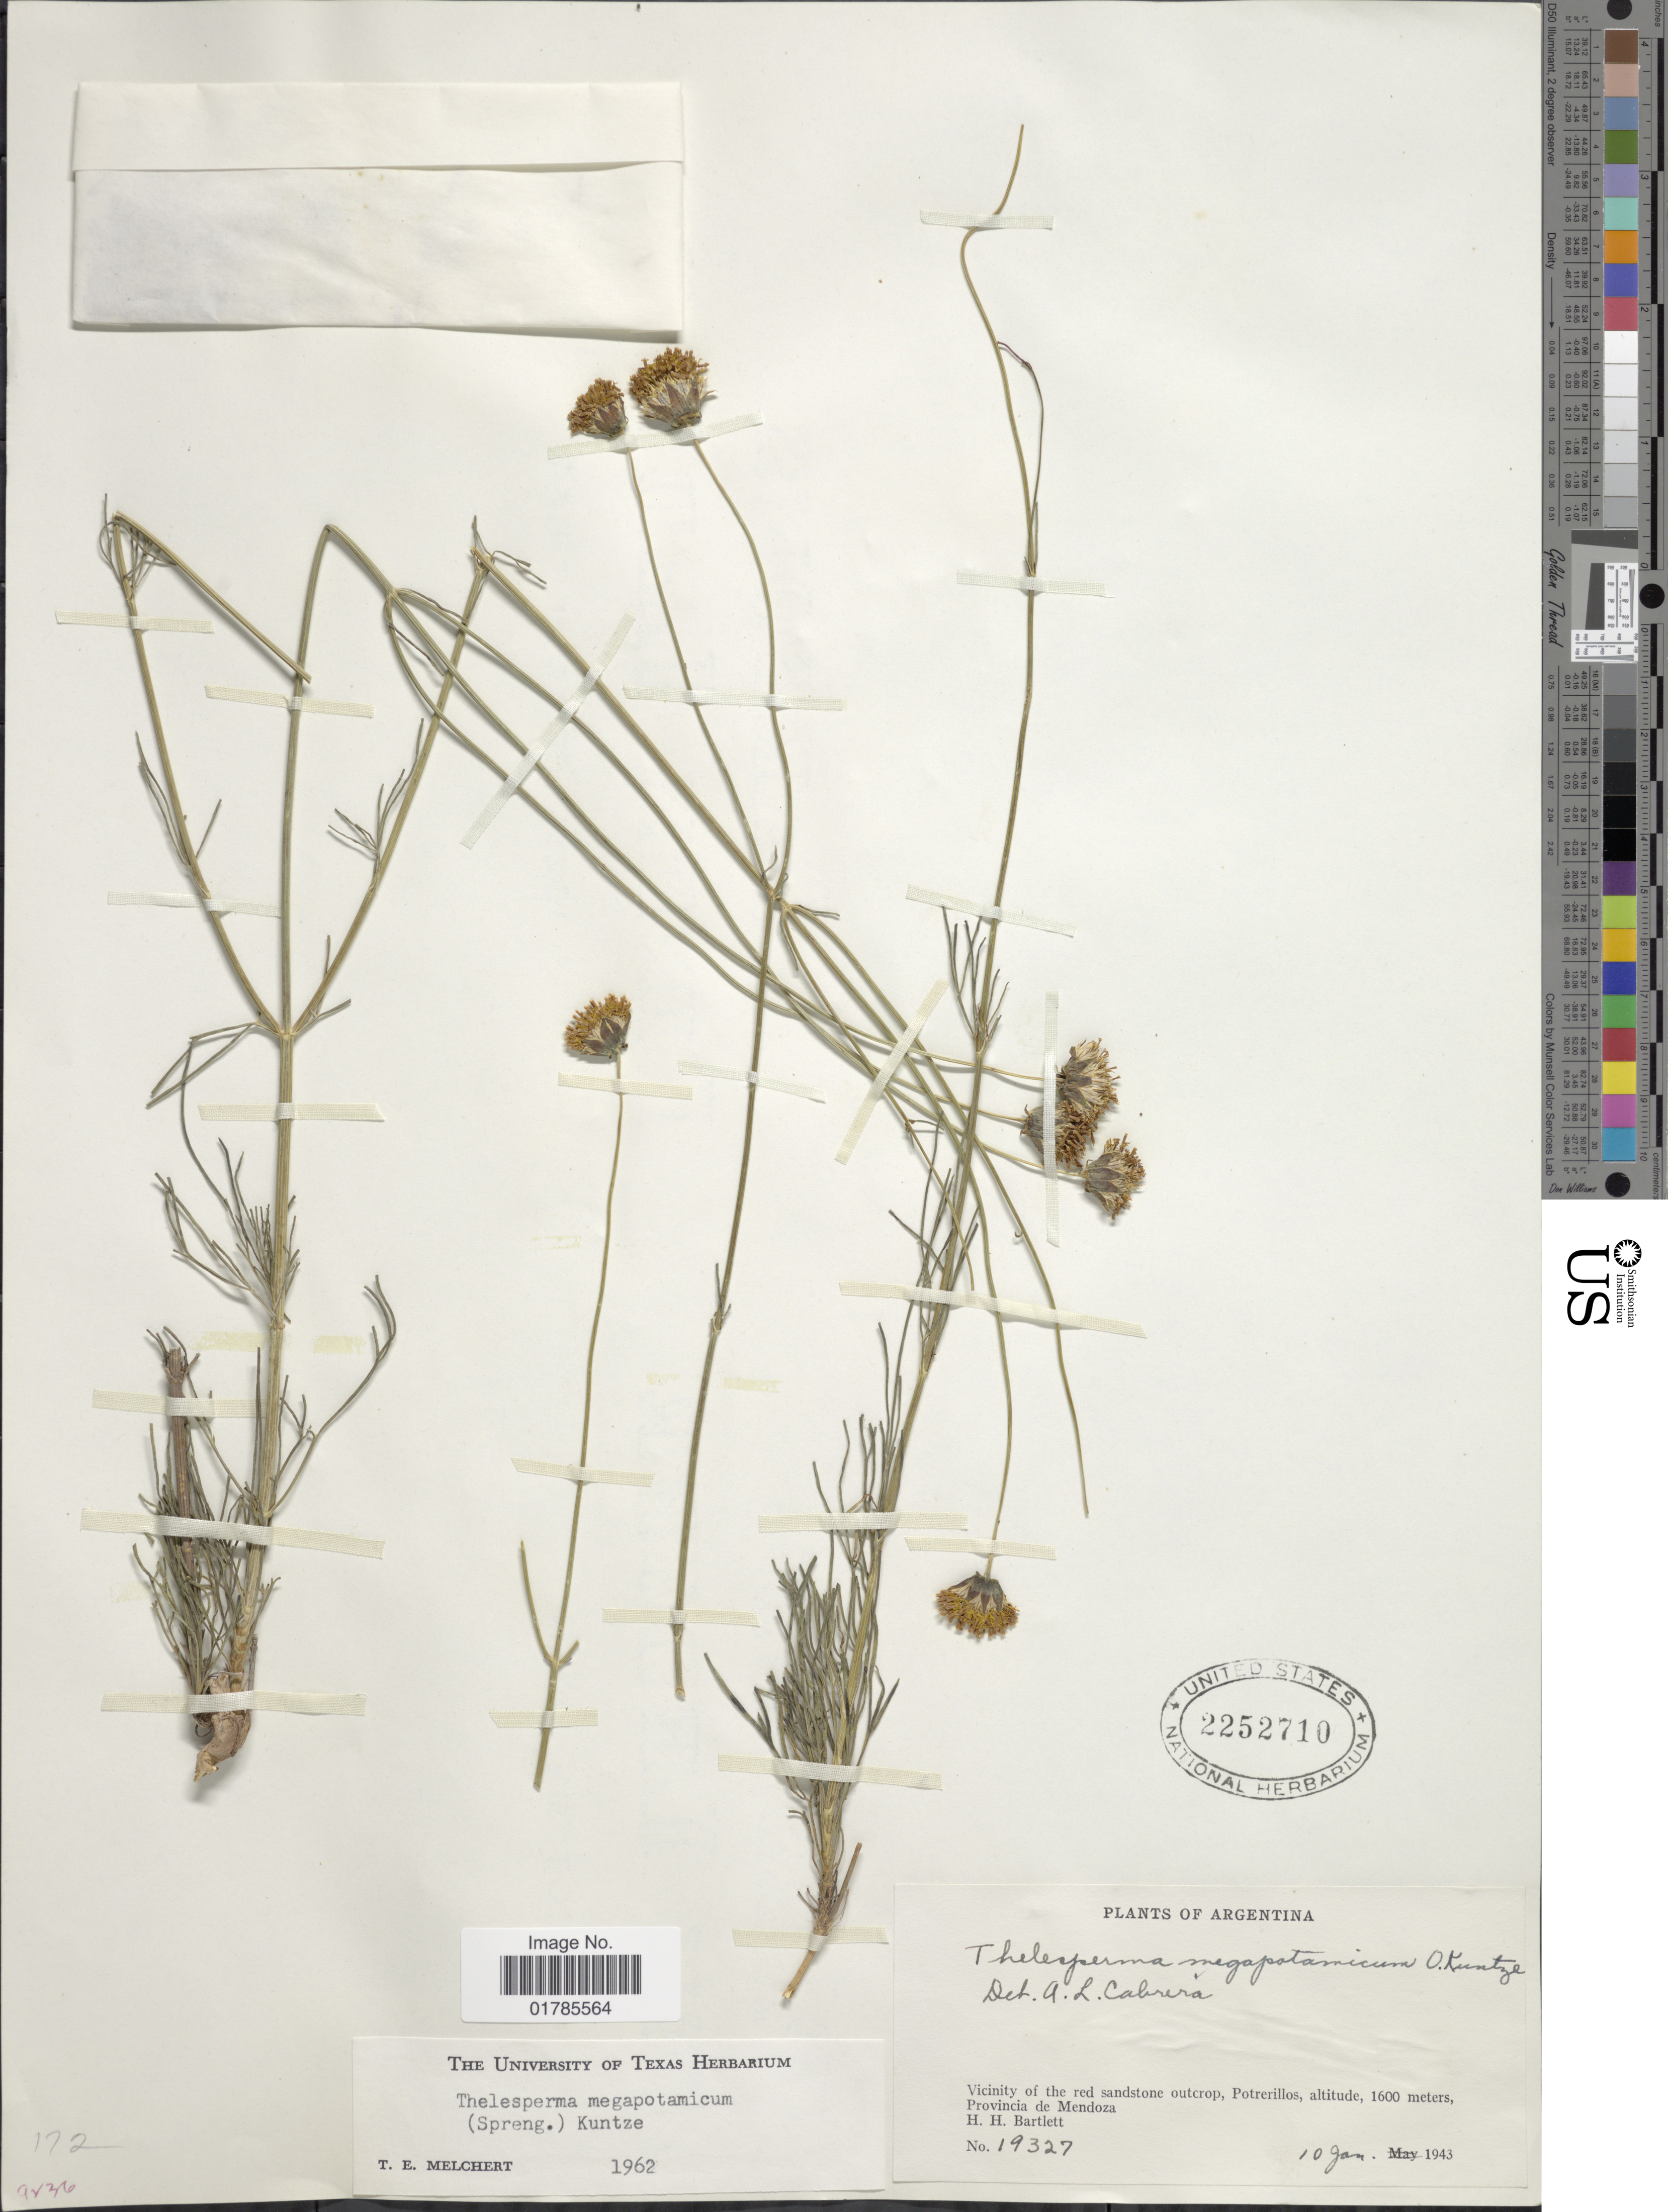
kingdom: Plantae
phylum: Tracheophyta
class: Magnoliopsida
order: Asterales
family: Asteraceae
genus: Thelesperma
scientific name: Thelesperma megapotamicum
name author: (Spreng.) Herter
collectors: H. H. Bartlett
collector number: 19327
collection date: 1943-01-10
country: Argentina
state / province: Mendoza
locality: Vicinity of the red sandstone outcrop, Potrerillos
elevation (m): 1600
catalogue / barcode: US 2252710